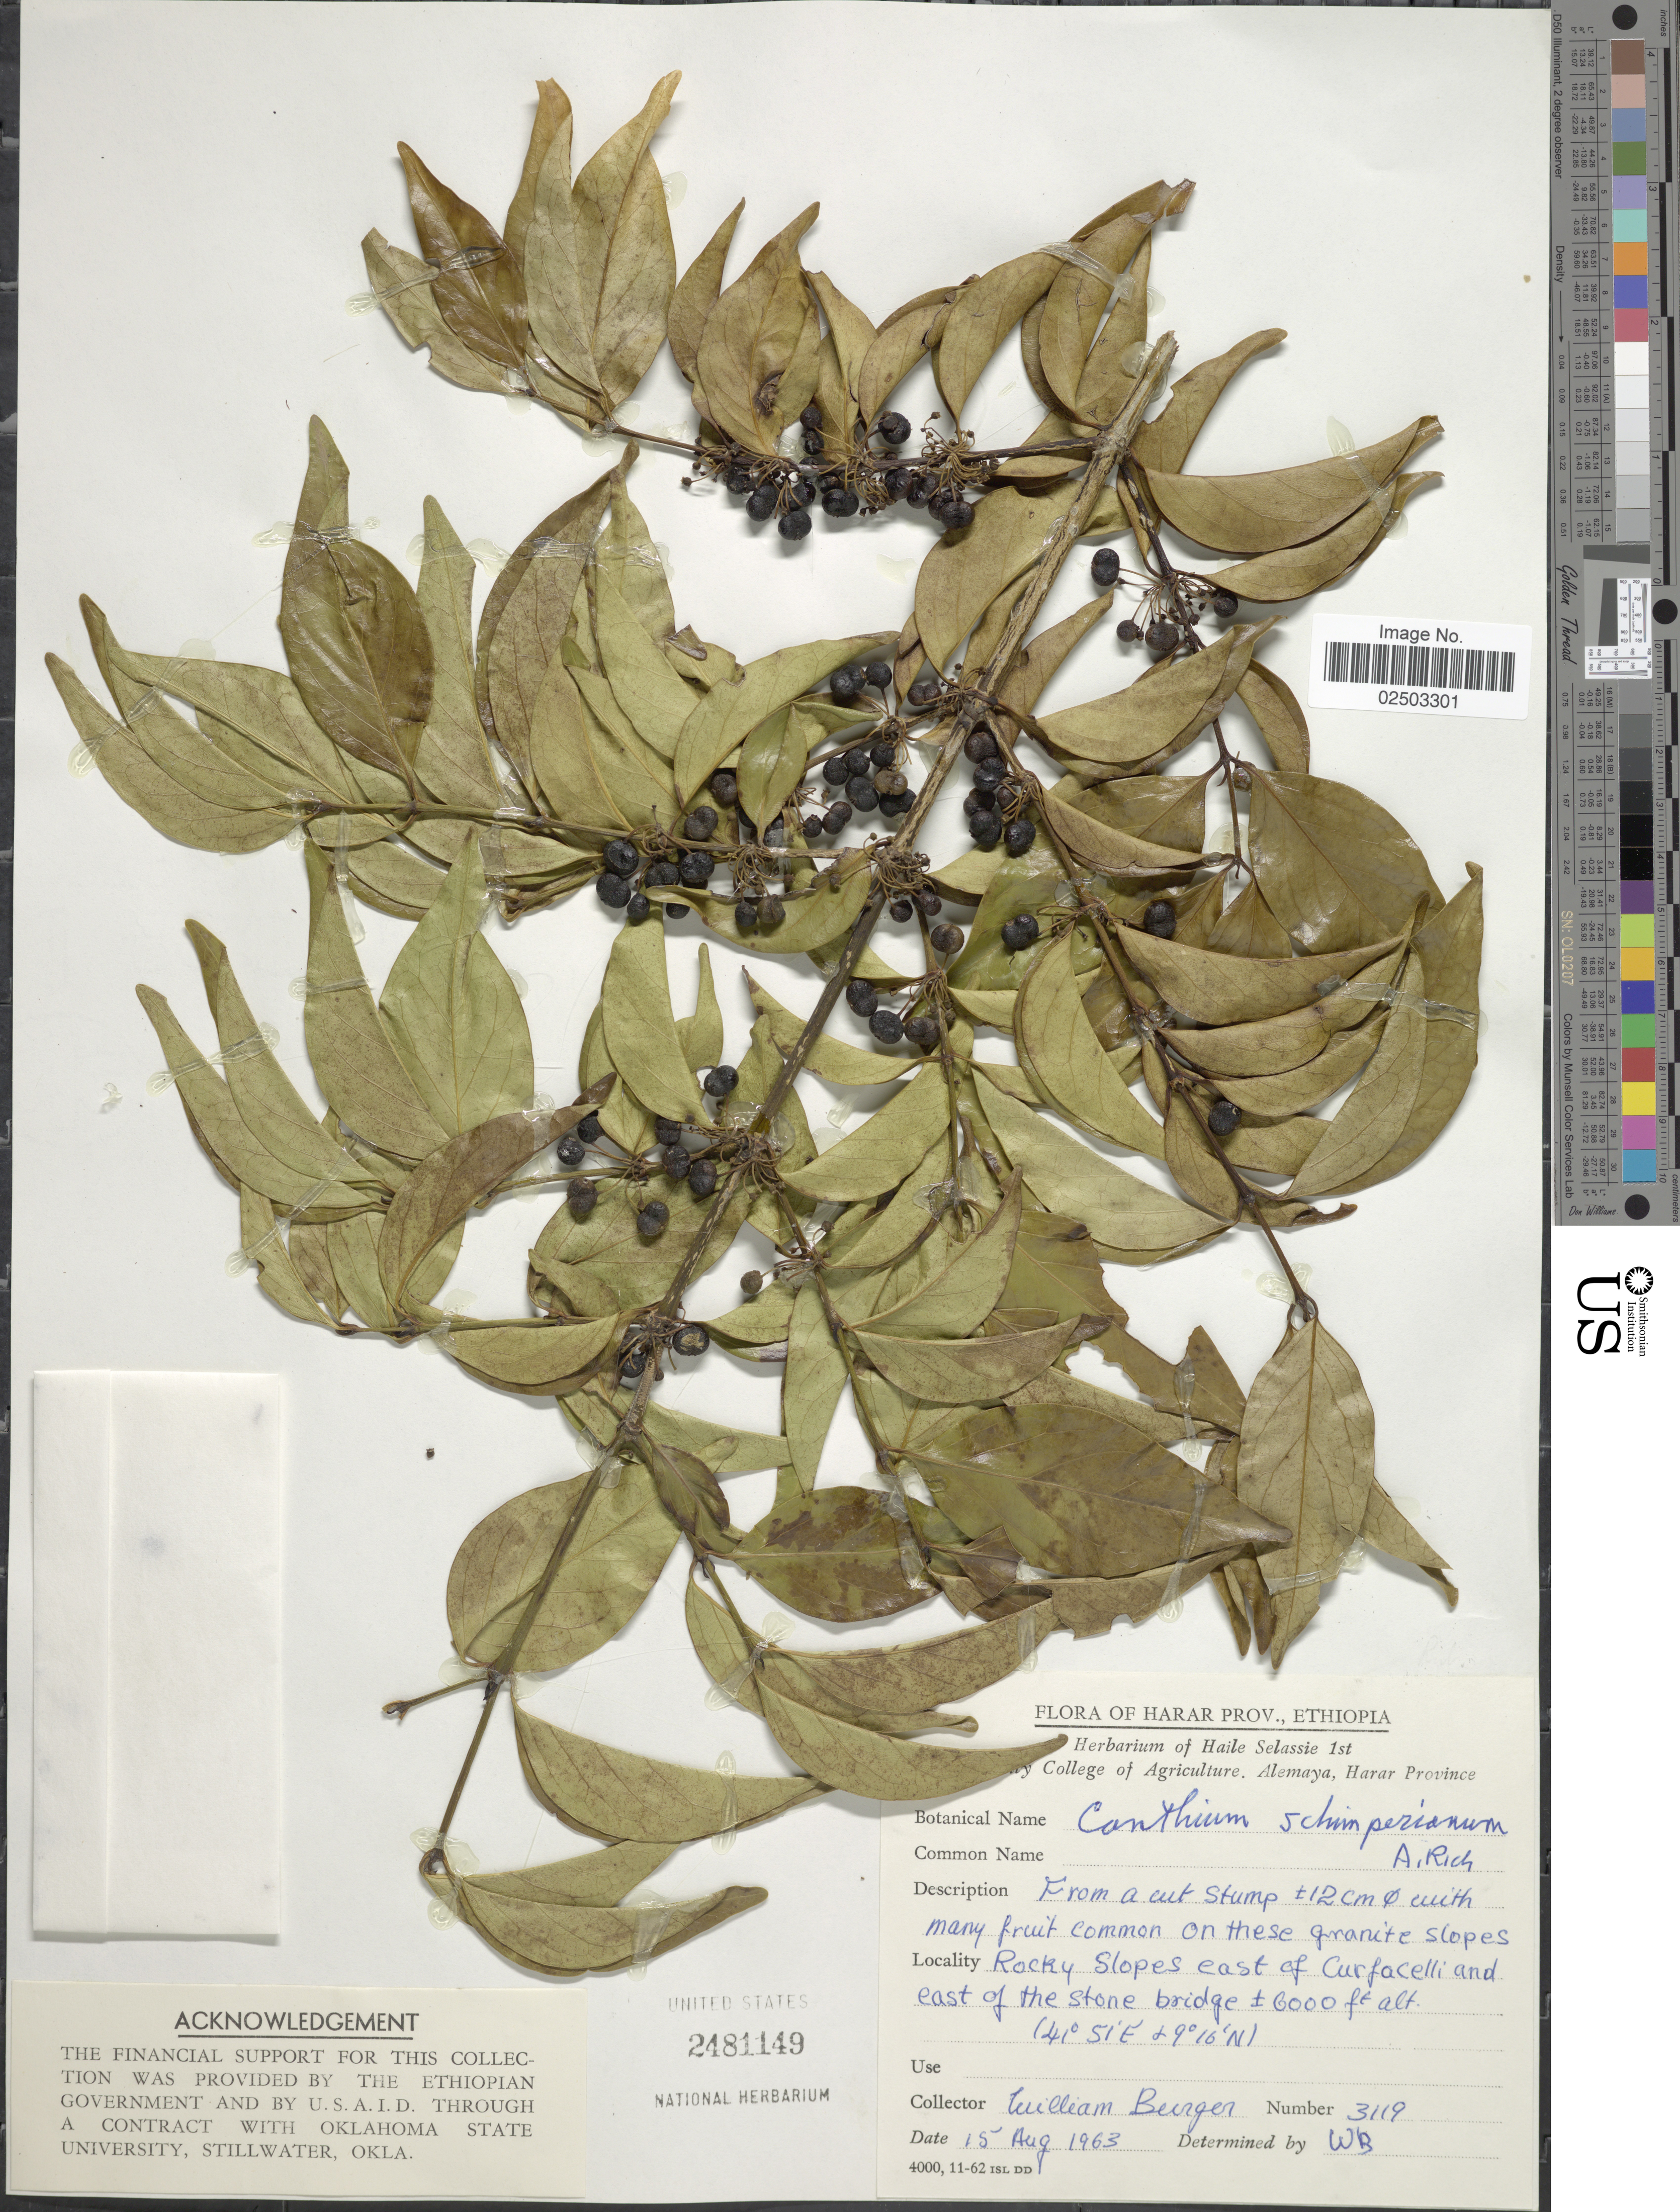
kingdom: Plantae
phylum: Tracheophyta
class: Magnoliopsida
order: Gentianales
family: Rubiaceae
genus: Canthium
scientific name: Canthium schimperianum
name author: A. Rich.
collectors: W. Burger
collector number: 3119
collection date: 1963-08-15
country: Ethiopia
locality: Harar Prov., rocky slopes east of Curfacelli and east of the stone bridge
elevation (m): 1829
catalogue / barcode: US 2481149